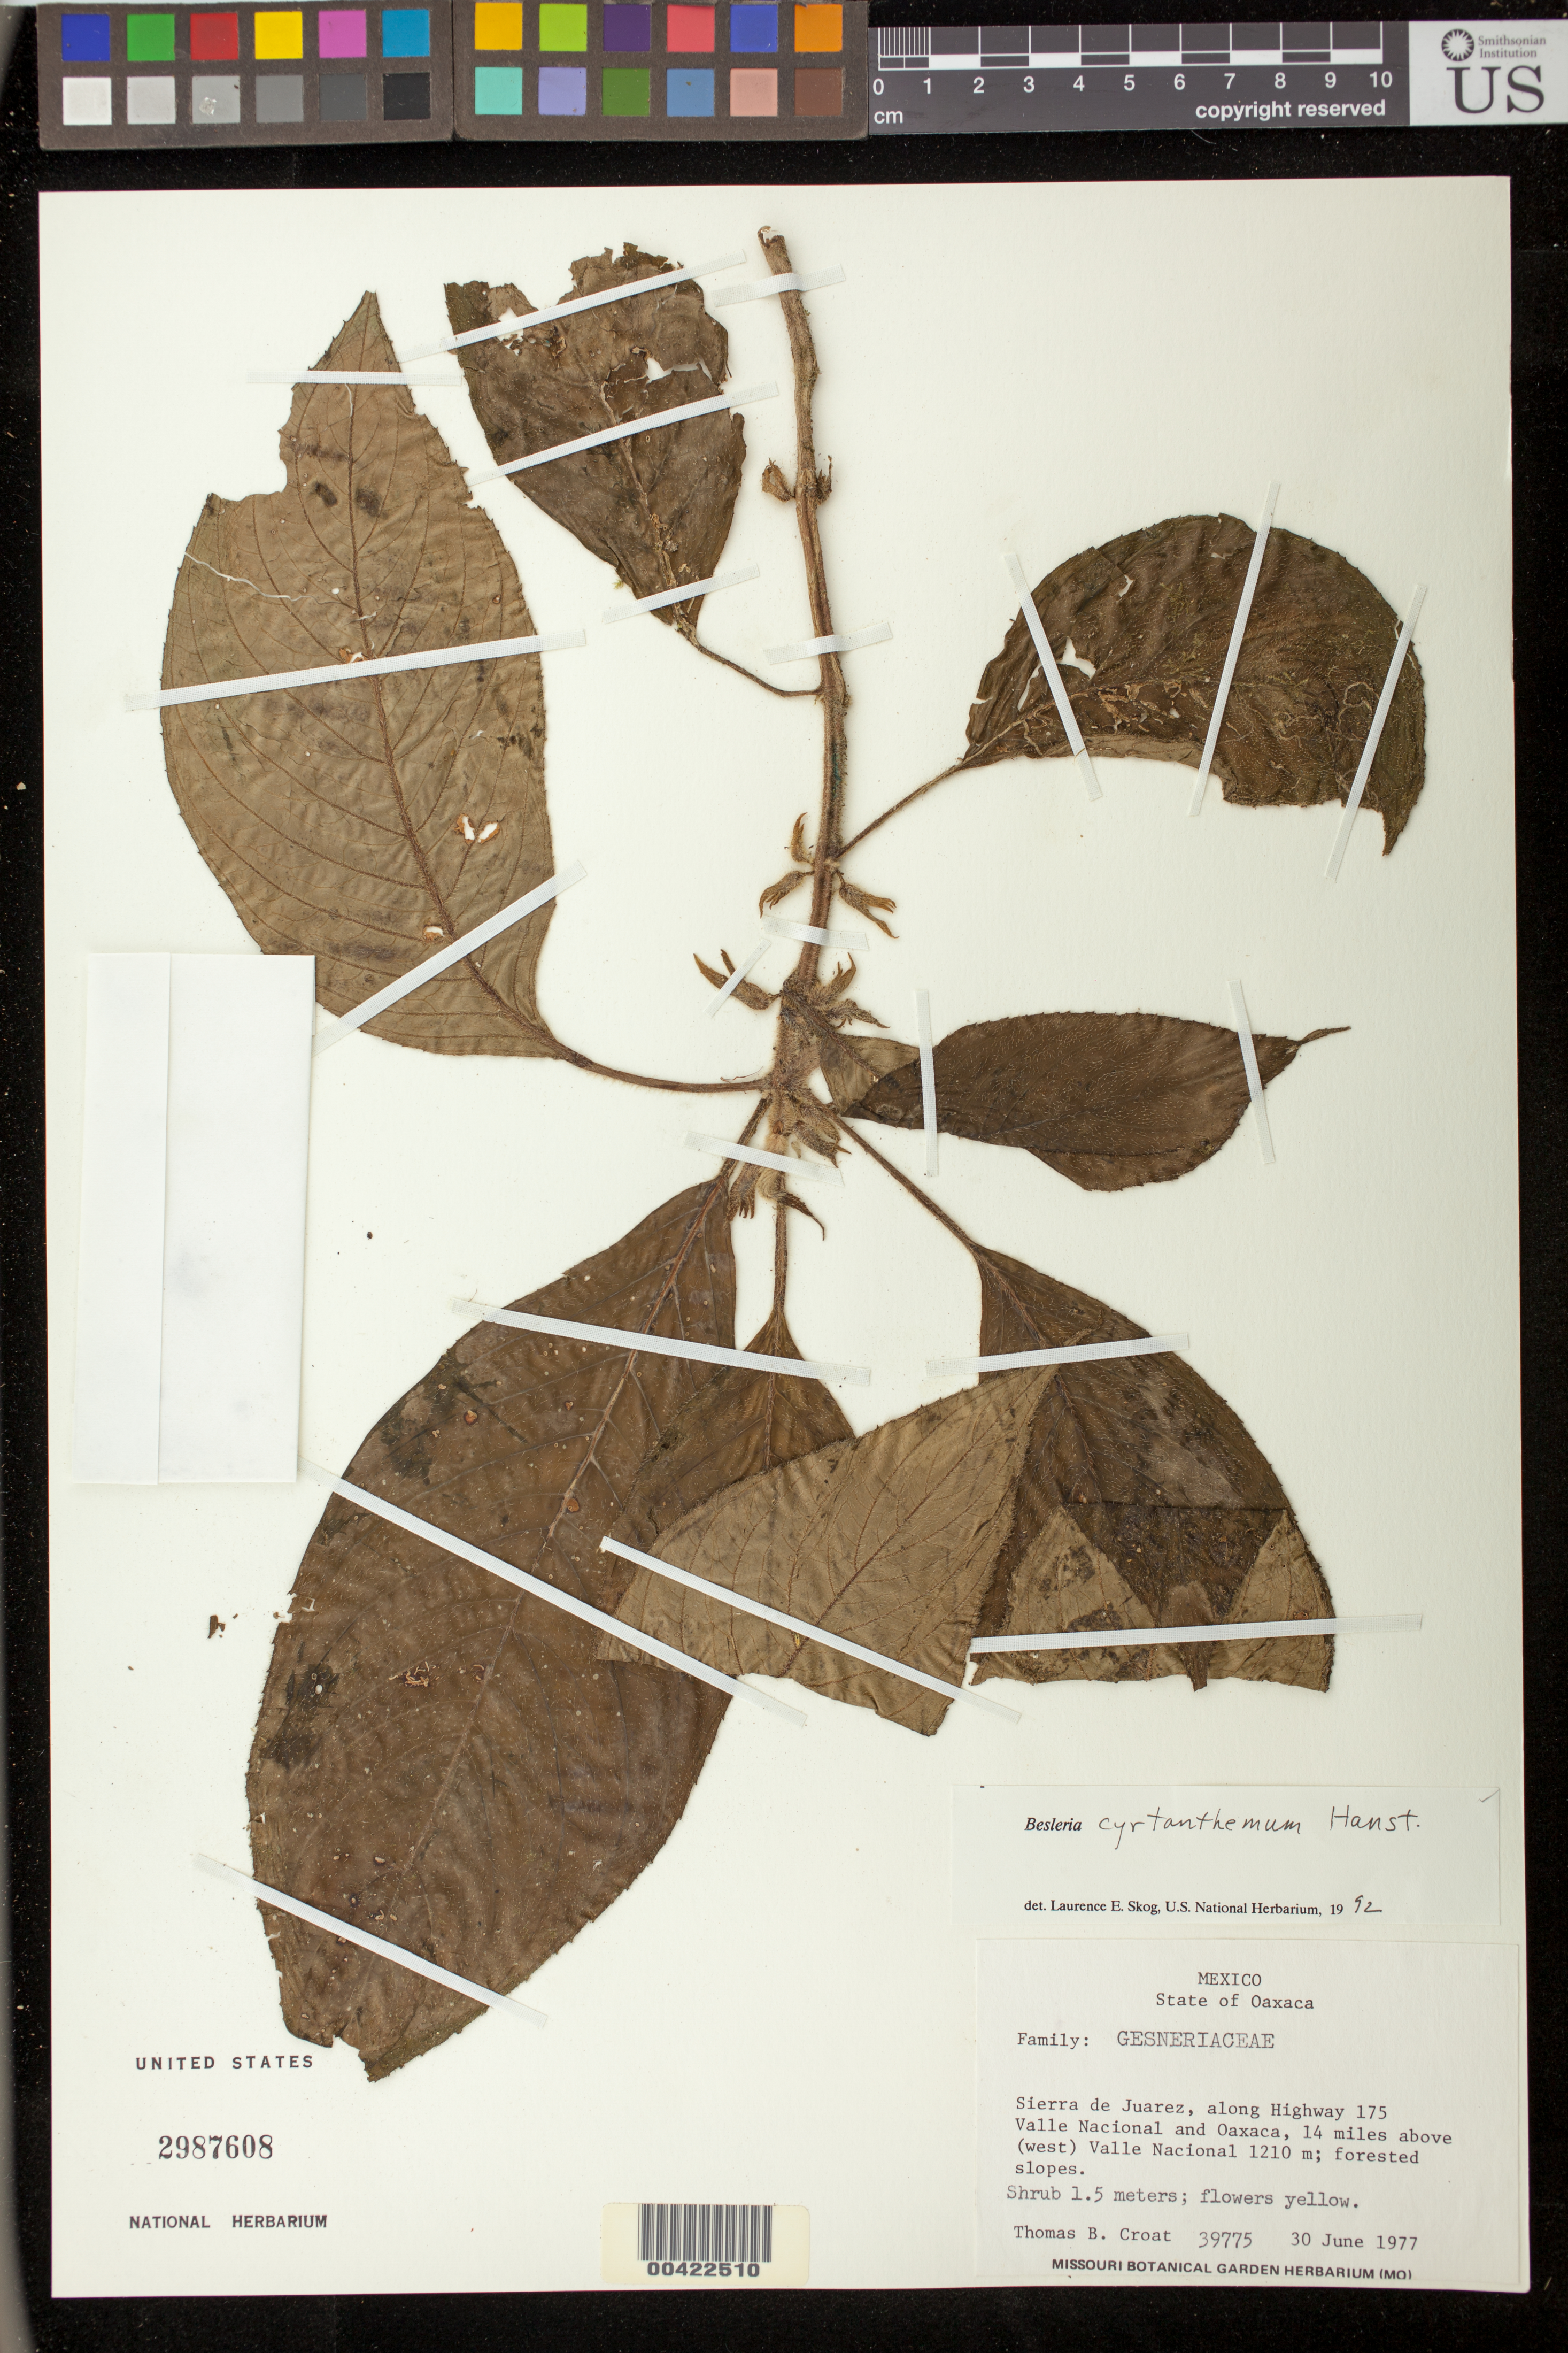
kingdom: Plantae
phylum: Tracheophyta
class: Magnoliopsida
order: Lamiales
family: Gesneriaceae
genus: Besleria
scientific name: Besleria cyrtanthemum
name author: Hanst.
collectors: T. B. Croat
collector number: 39775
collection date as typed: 30 Jun 1977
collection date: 1977-06-30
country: Mexico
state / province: Oaxaca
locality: Sierra de Juarez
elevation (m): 1210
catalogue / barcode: US 2987608